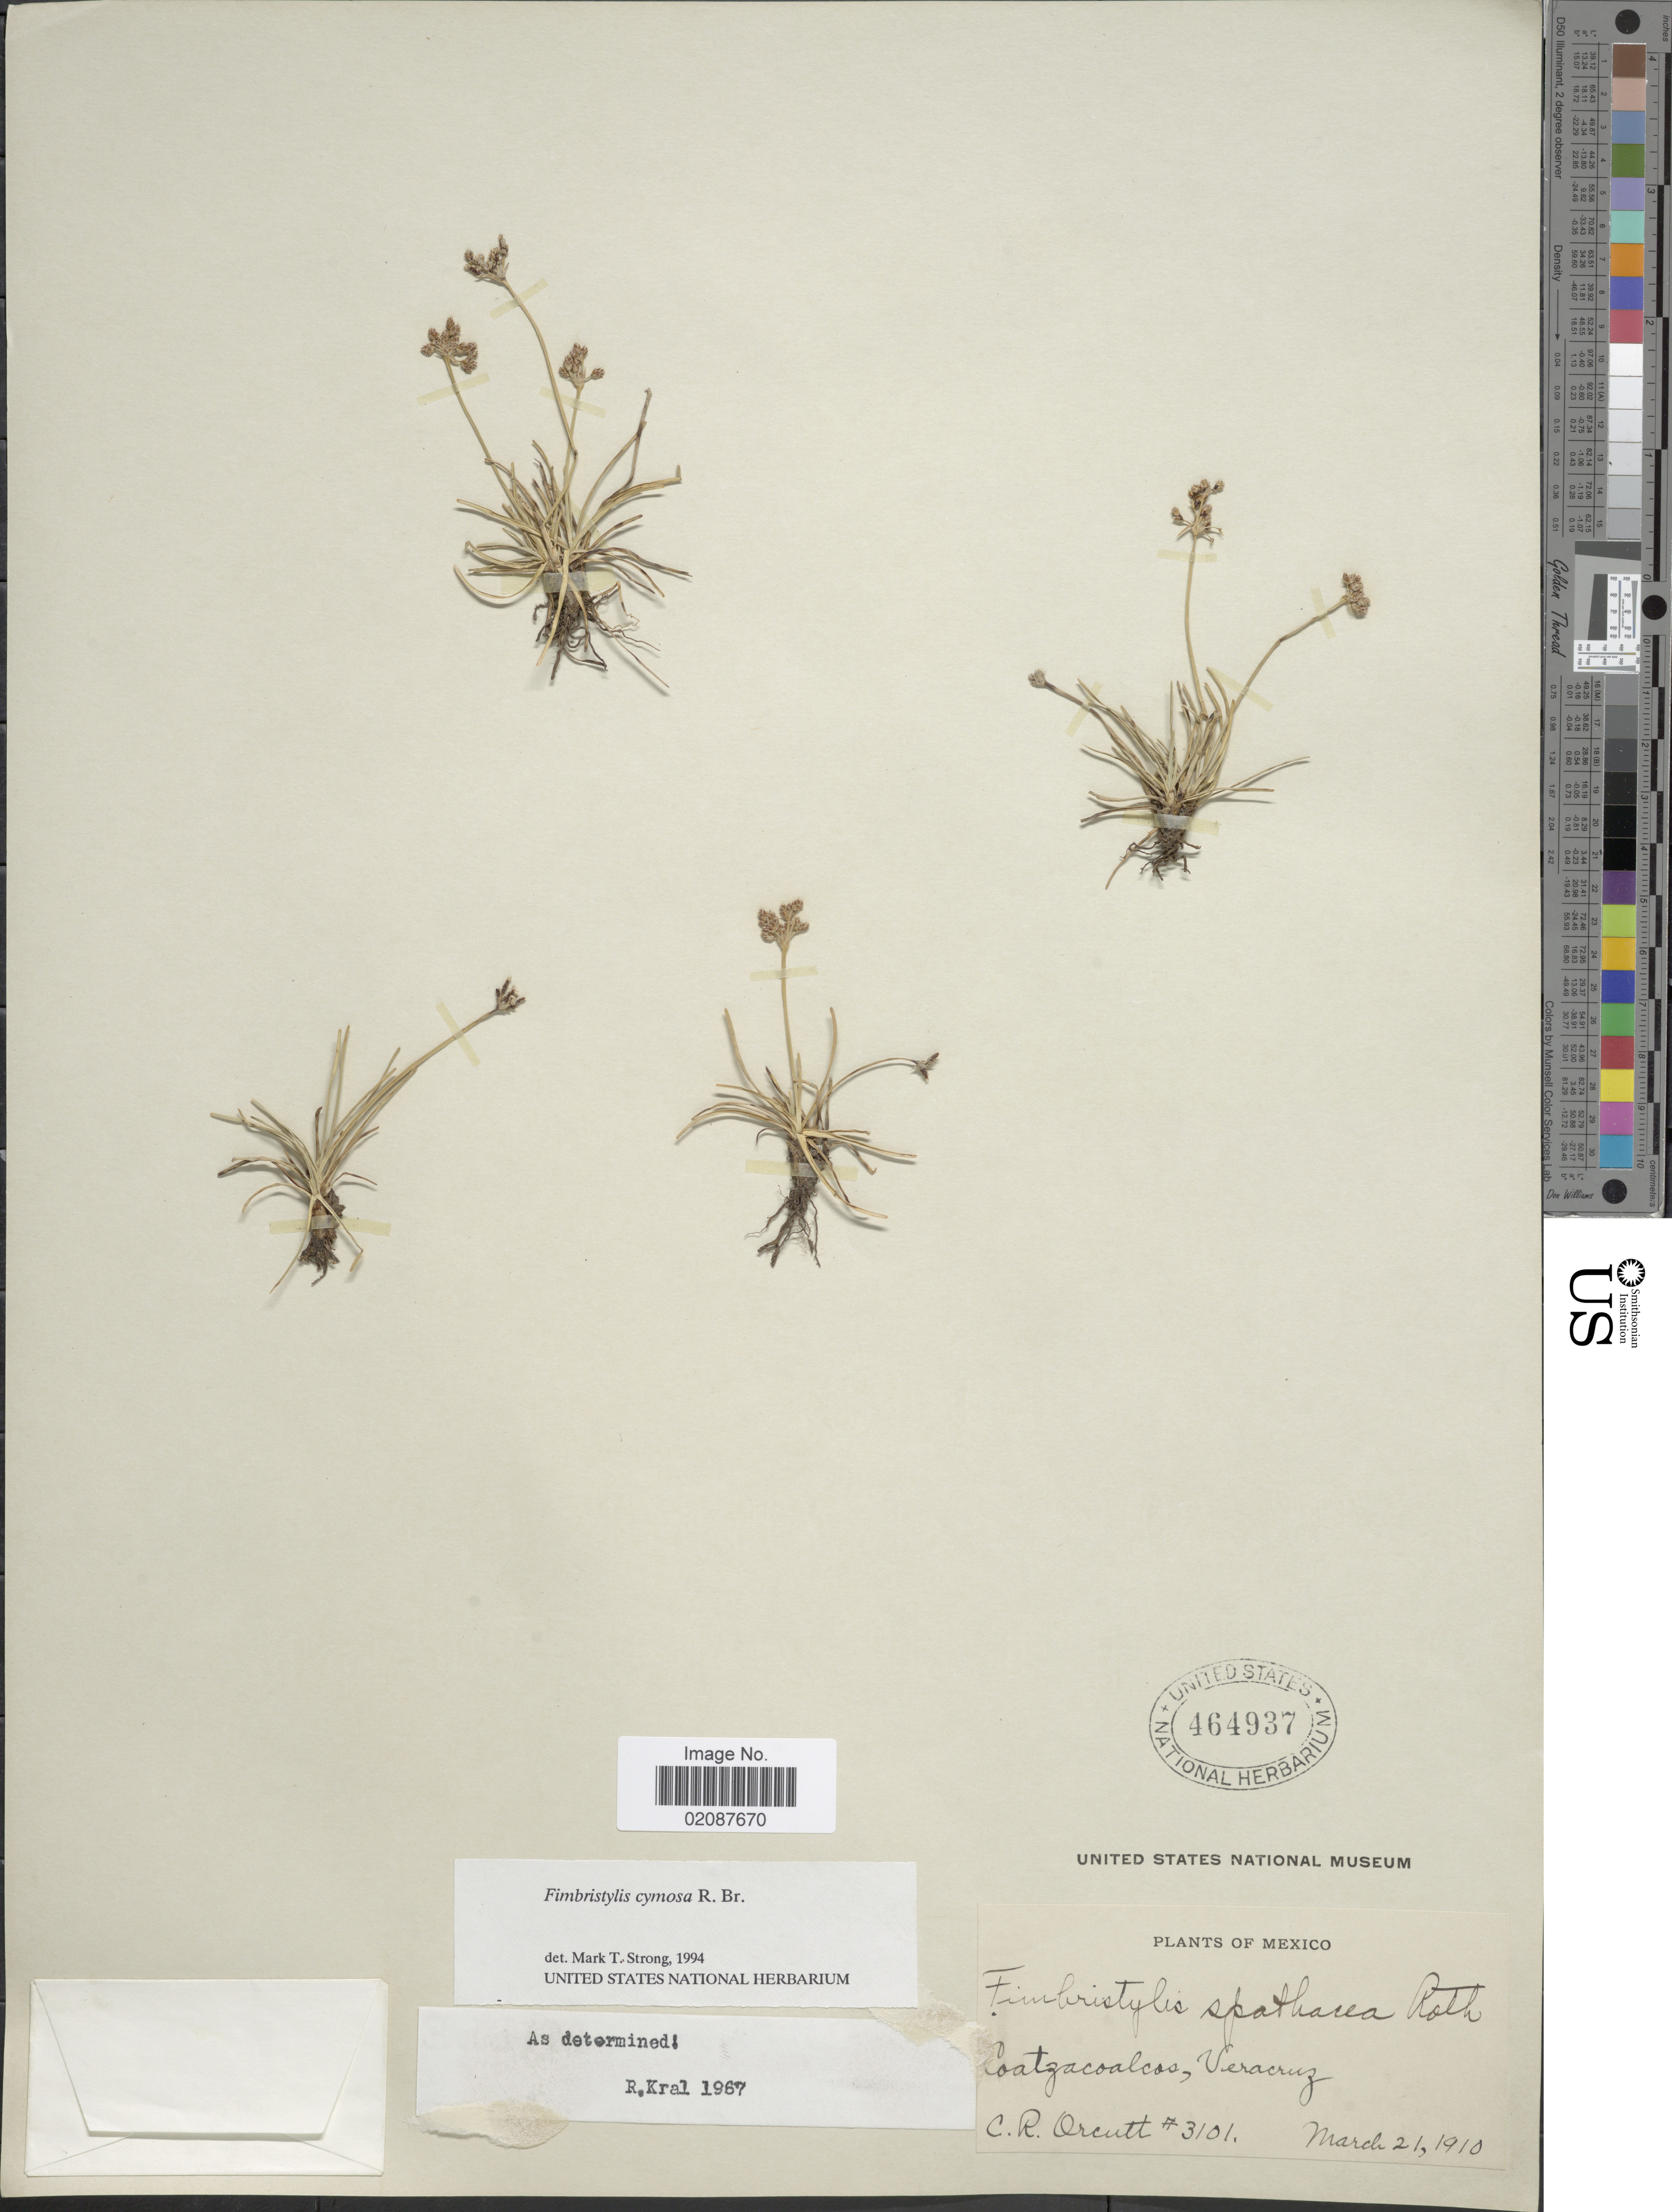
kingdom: Plantae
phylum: Tracheophyta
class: Liliopsida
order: Poales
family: Cyperaceae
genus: Fimbristylis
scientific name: Fimbristylis cymosa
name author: R. Br.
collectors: C. R. Orcutt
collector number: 3101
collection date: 1910-03-21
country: Mexico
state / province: Veracruz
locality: Coatzacoalcos, Veracruz.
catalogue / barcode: US 464937